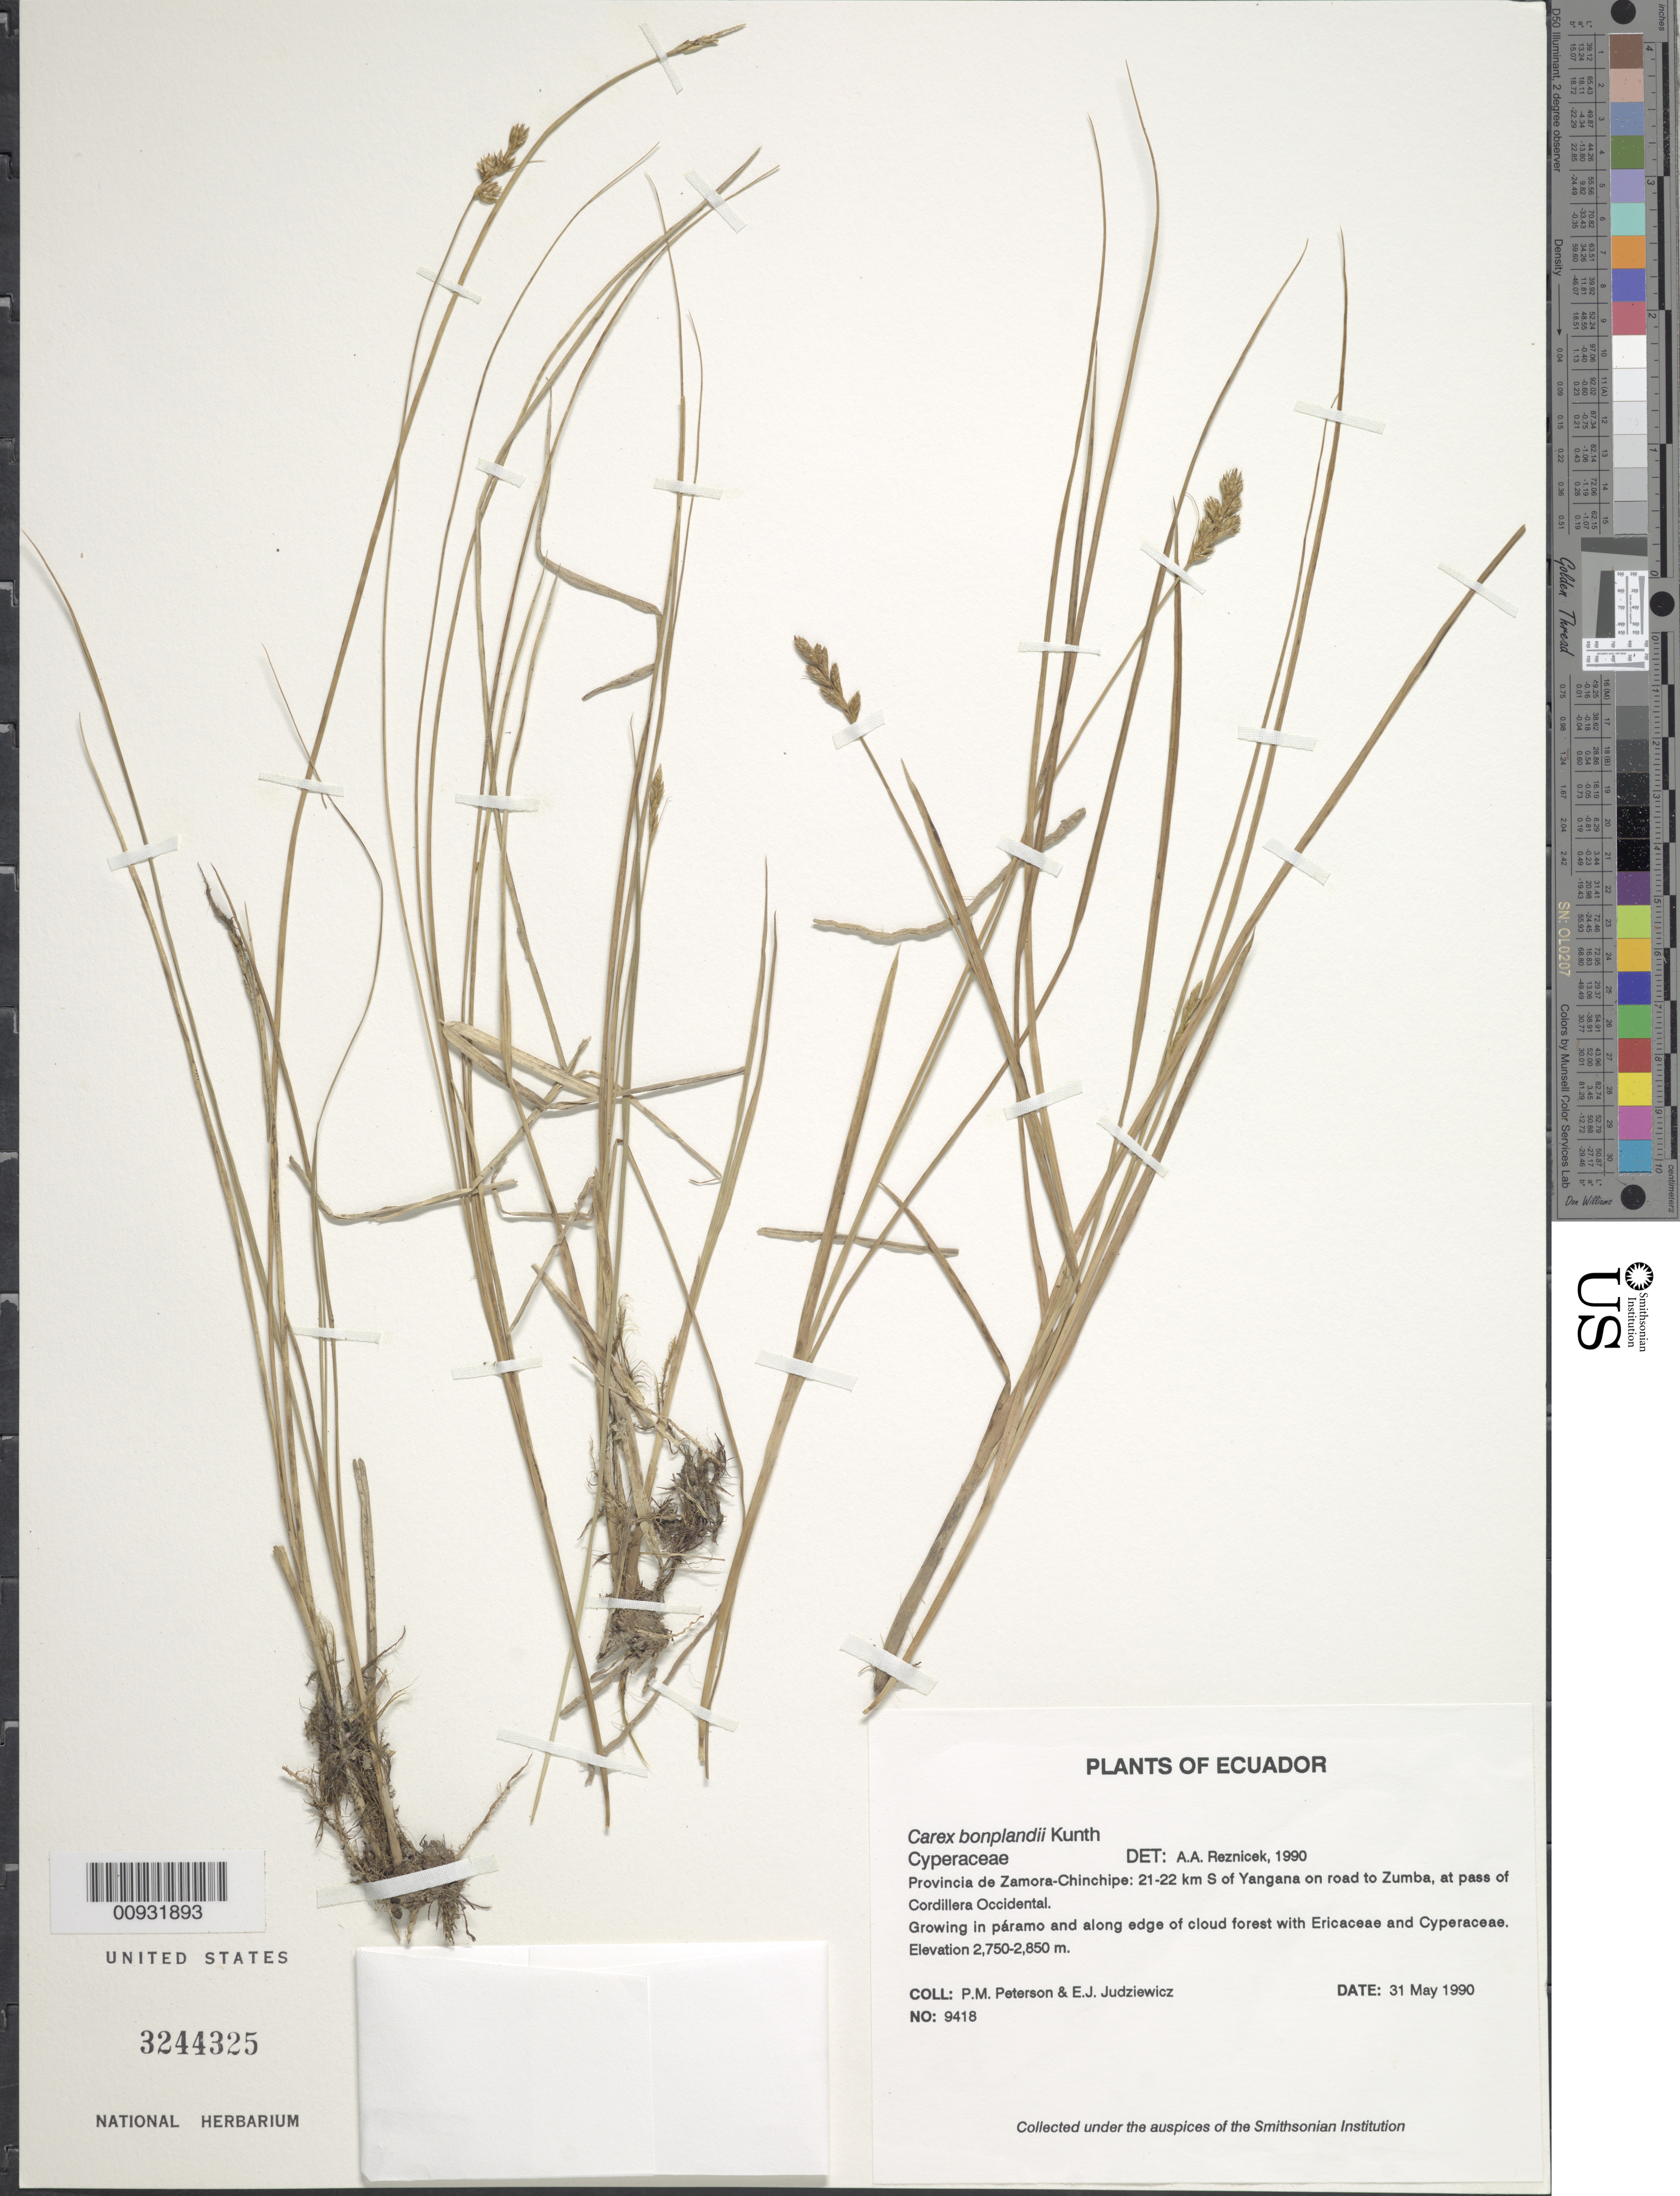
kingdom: Plantae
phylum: Tracheophyta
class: Liliopsida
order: Poales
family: Cyperaceae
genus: Carex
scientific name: Carex bonplandii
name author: Kunth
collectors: P. M. Peterson & E. J. Judziewicz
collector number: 09418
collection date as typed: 31 May 1990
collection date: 1990-05-31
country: Ecuador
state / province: Zamora-Chinchipe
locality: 21-22 km S of Yangana on road to Zumba, at pass of Cordillera Occidental.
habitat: Growing in páramo and along edge of cloud forest with Ericaceae and Cyperaceae.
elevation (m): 2750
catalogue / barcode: US 3244325